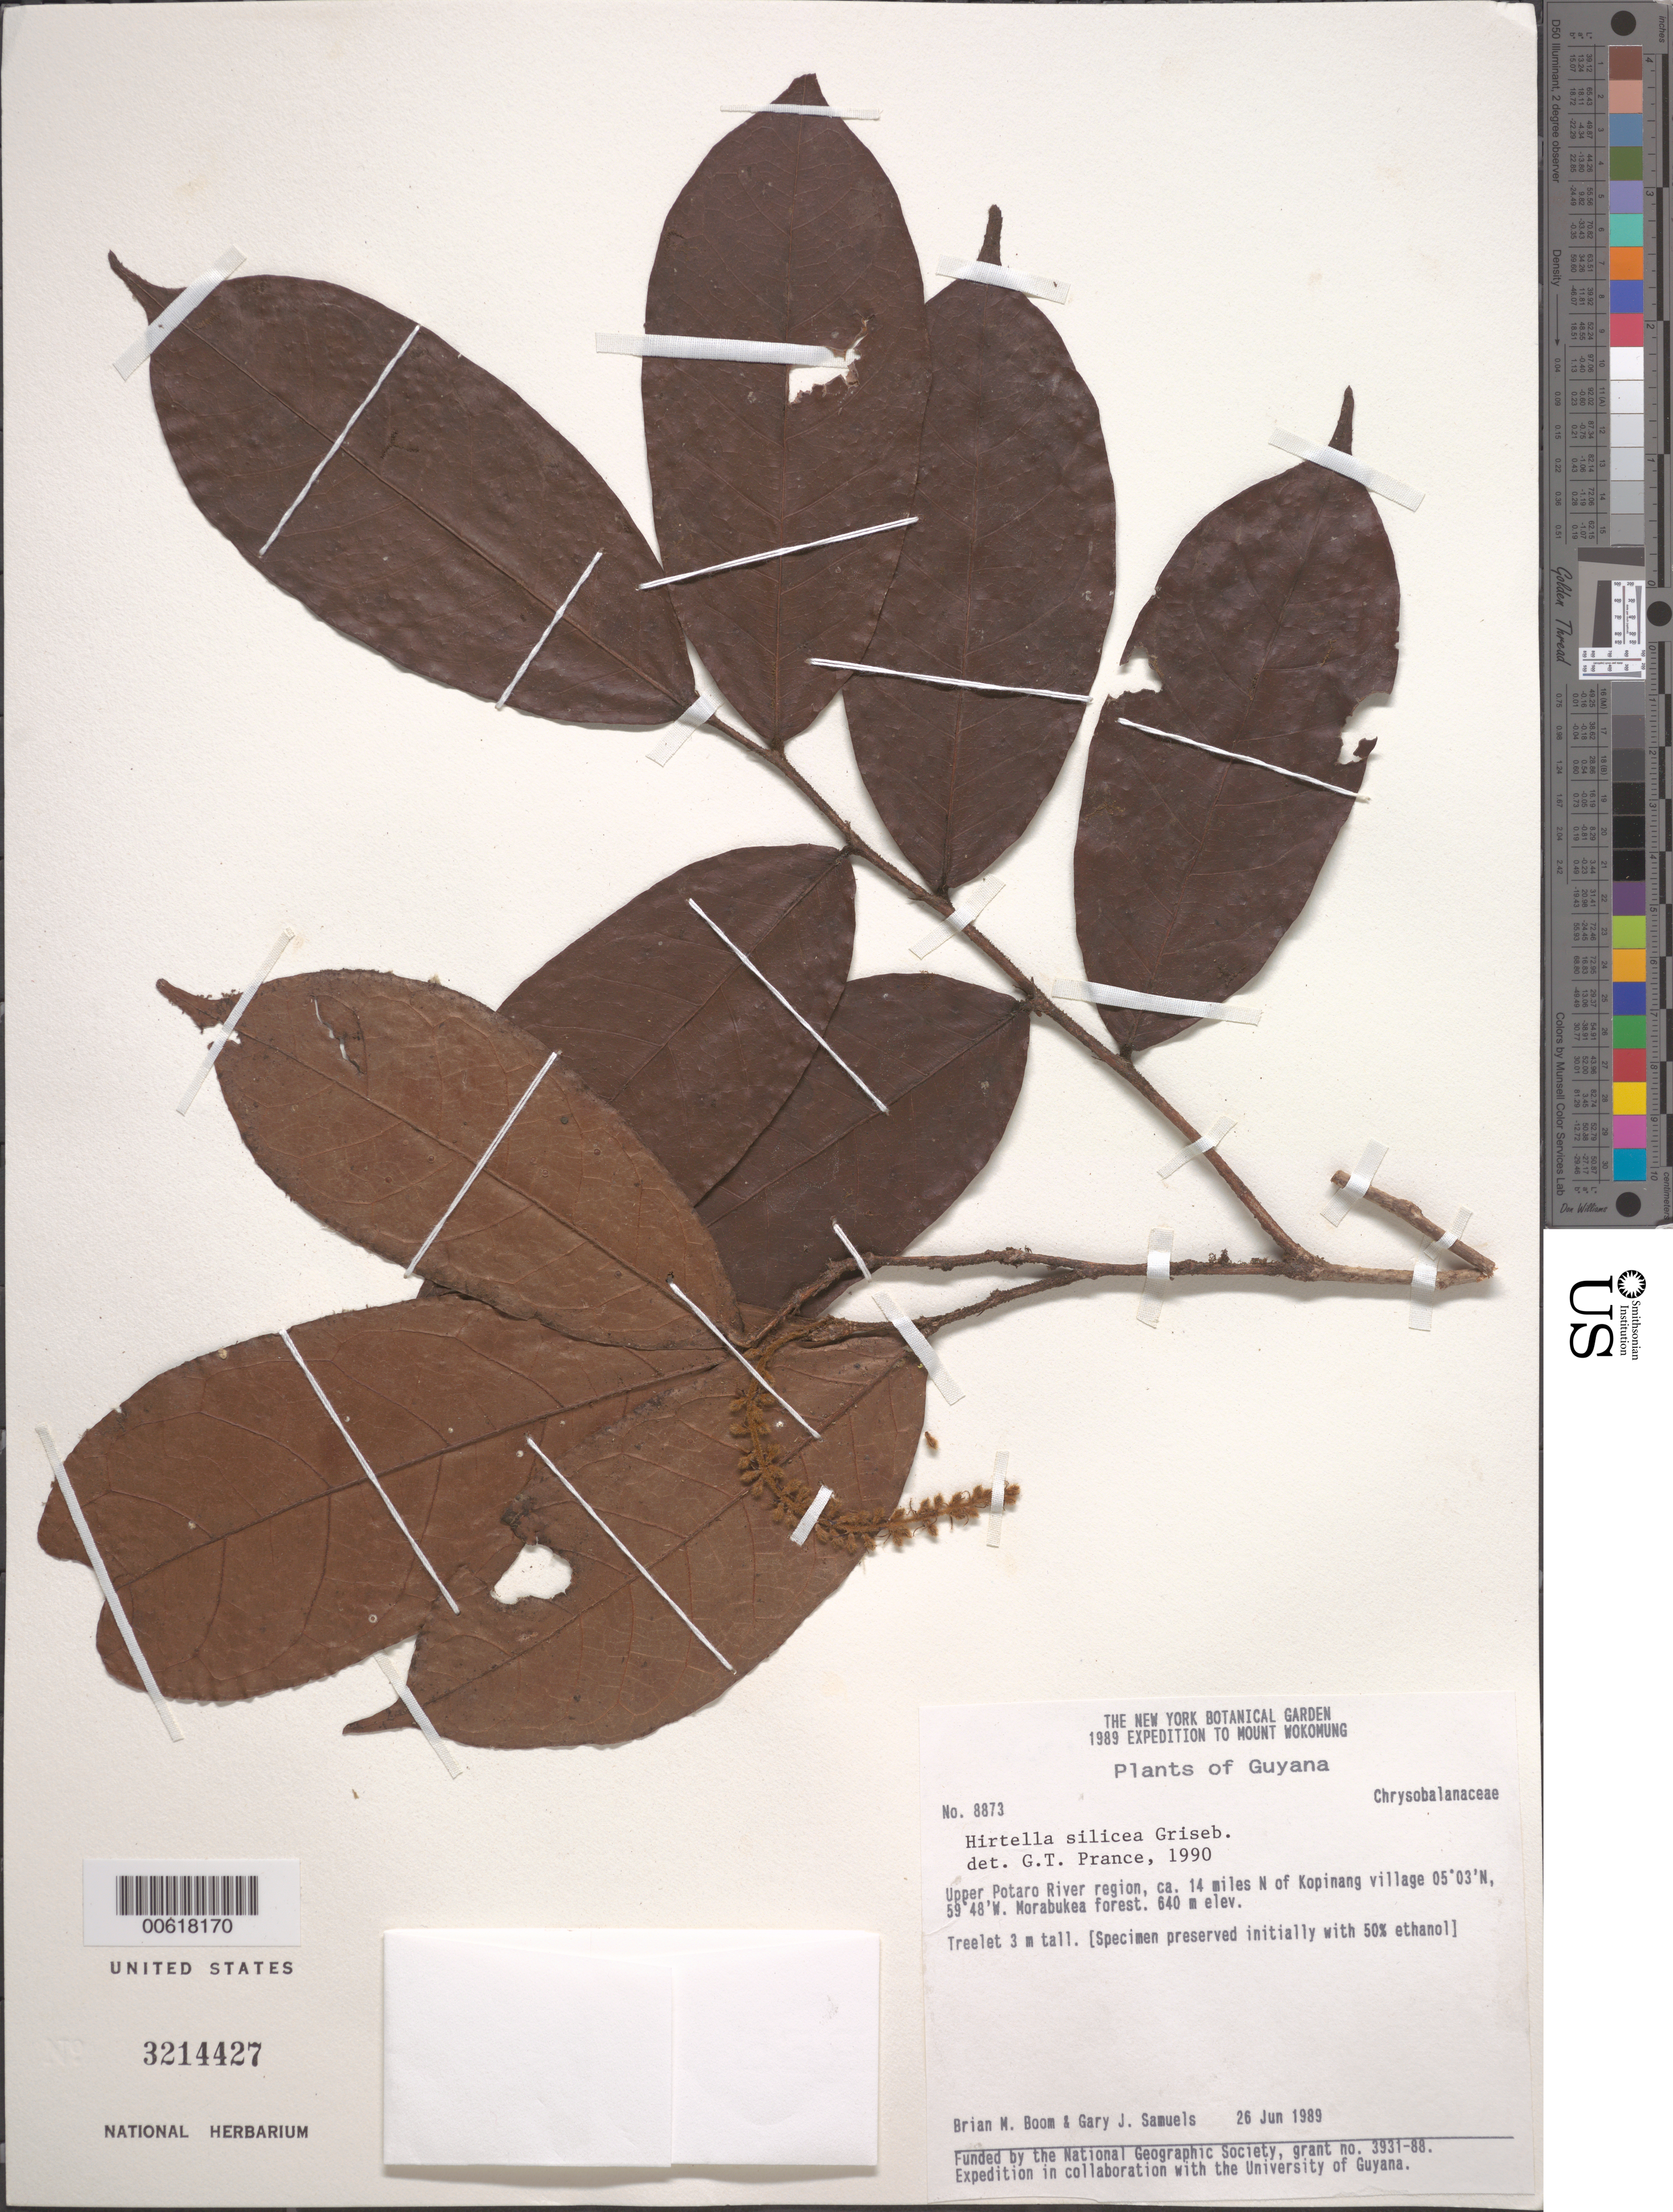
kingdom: Plantae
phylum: Tracheophyta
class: Magnoliopsida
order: Malpighiales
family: Chrysobalanaceae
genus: Hirtella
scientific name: Hirtella silicea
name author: Griseb.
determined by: Prance, G. T.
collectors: B. M. Boom & G. Samuels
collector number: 8873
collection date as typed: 26-Jun-89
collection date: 1989-06-26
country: Guyana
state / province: Potaro-Siparuni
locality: Upper Potaro R., 14 miles N of Kopinang village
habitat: Morabukea forest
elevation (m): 640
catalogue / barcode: US 3214427